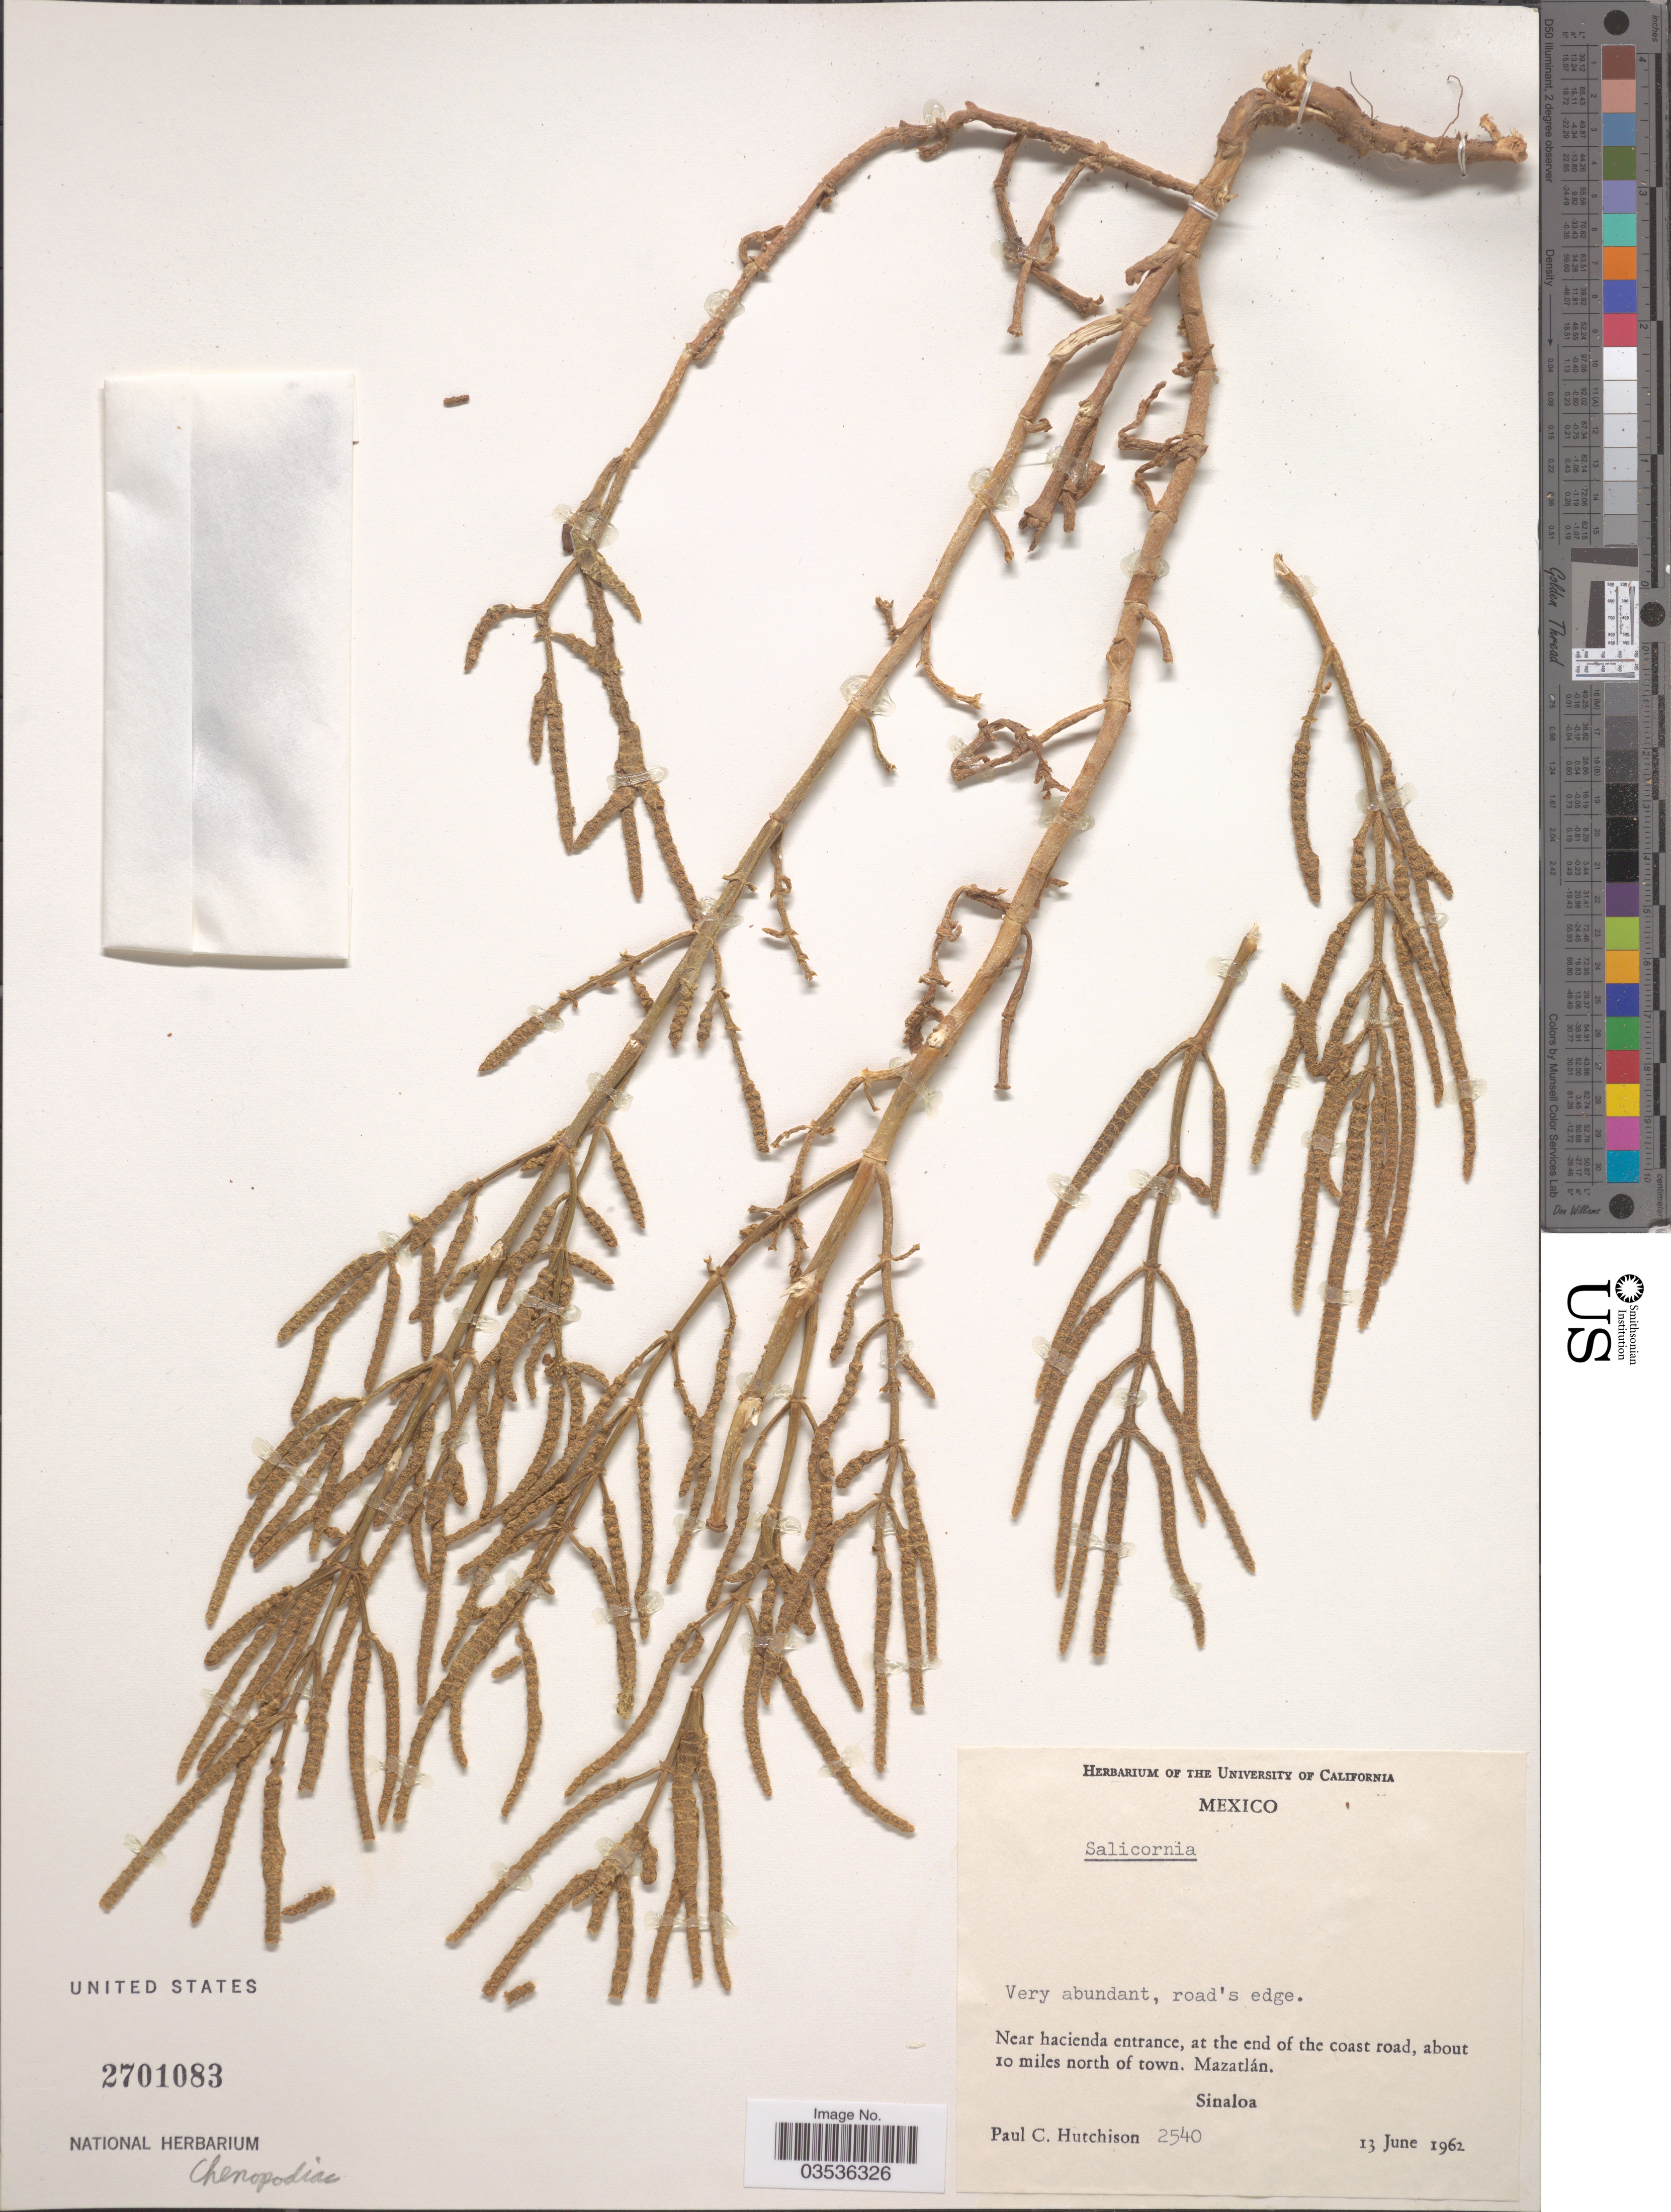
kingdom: Plantae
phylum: Tracheophyta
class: Magnoliopsida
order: Caryophyllales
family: Amaranthaceae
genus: Salicornia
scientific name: Salicornia sp.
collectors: P. C. Hutchison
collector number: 2540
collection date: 1962-06-13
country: Mexico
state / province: Sinaloa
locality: Near hacienda entrance, at the end of the coast road, about 10 miles north of town. Mazatlán.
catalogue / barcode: US 2701083